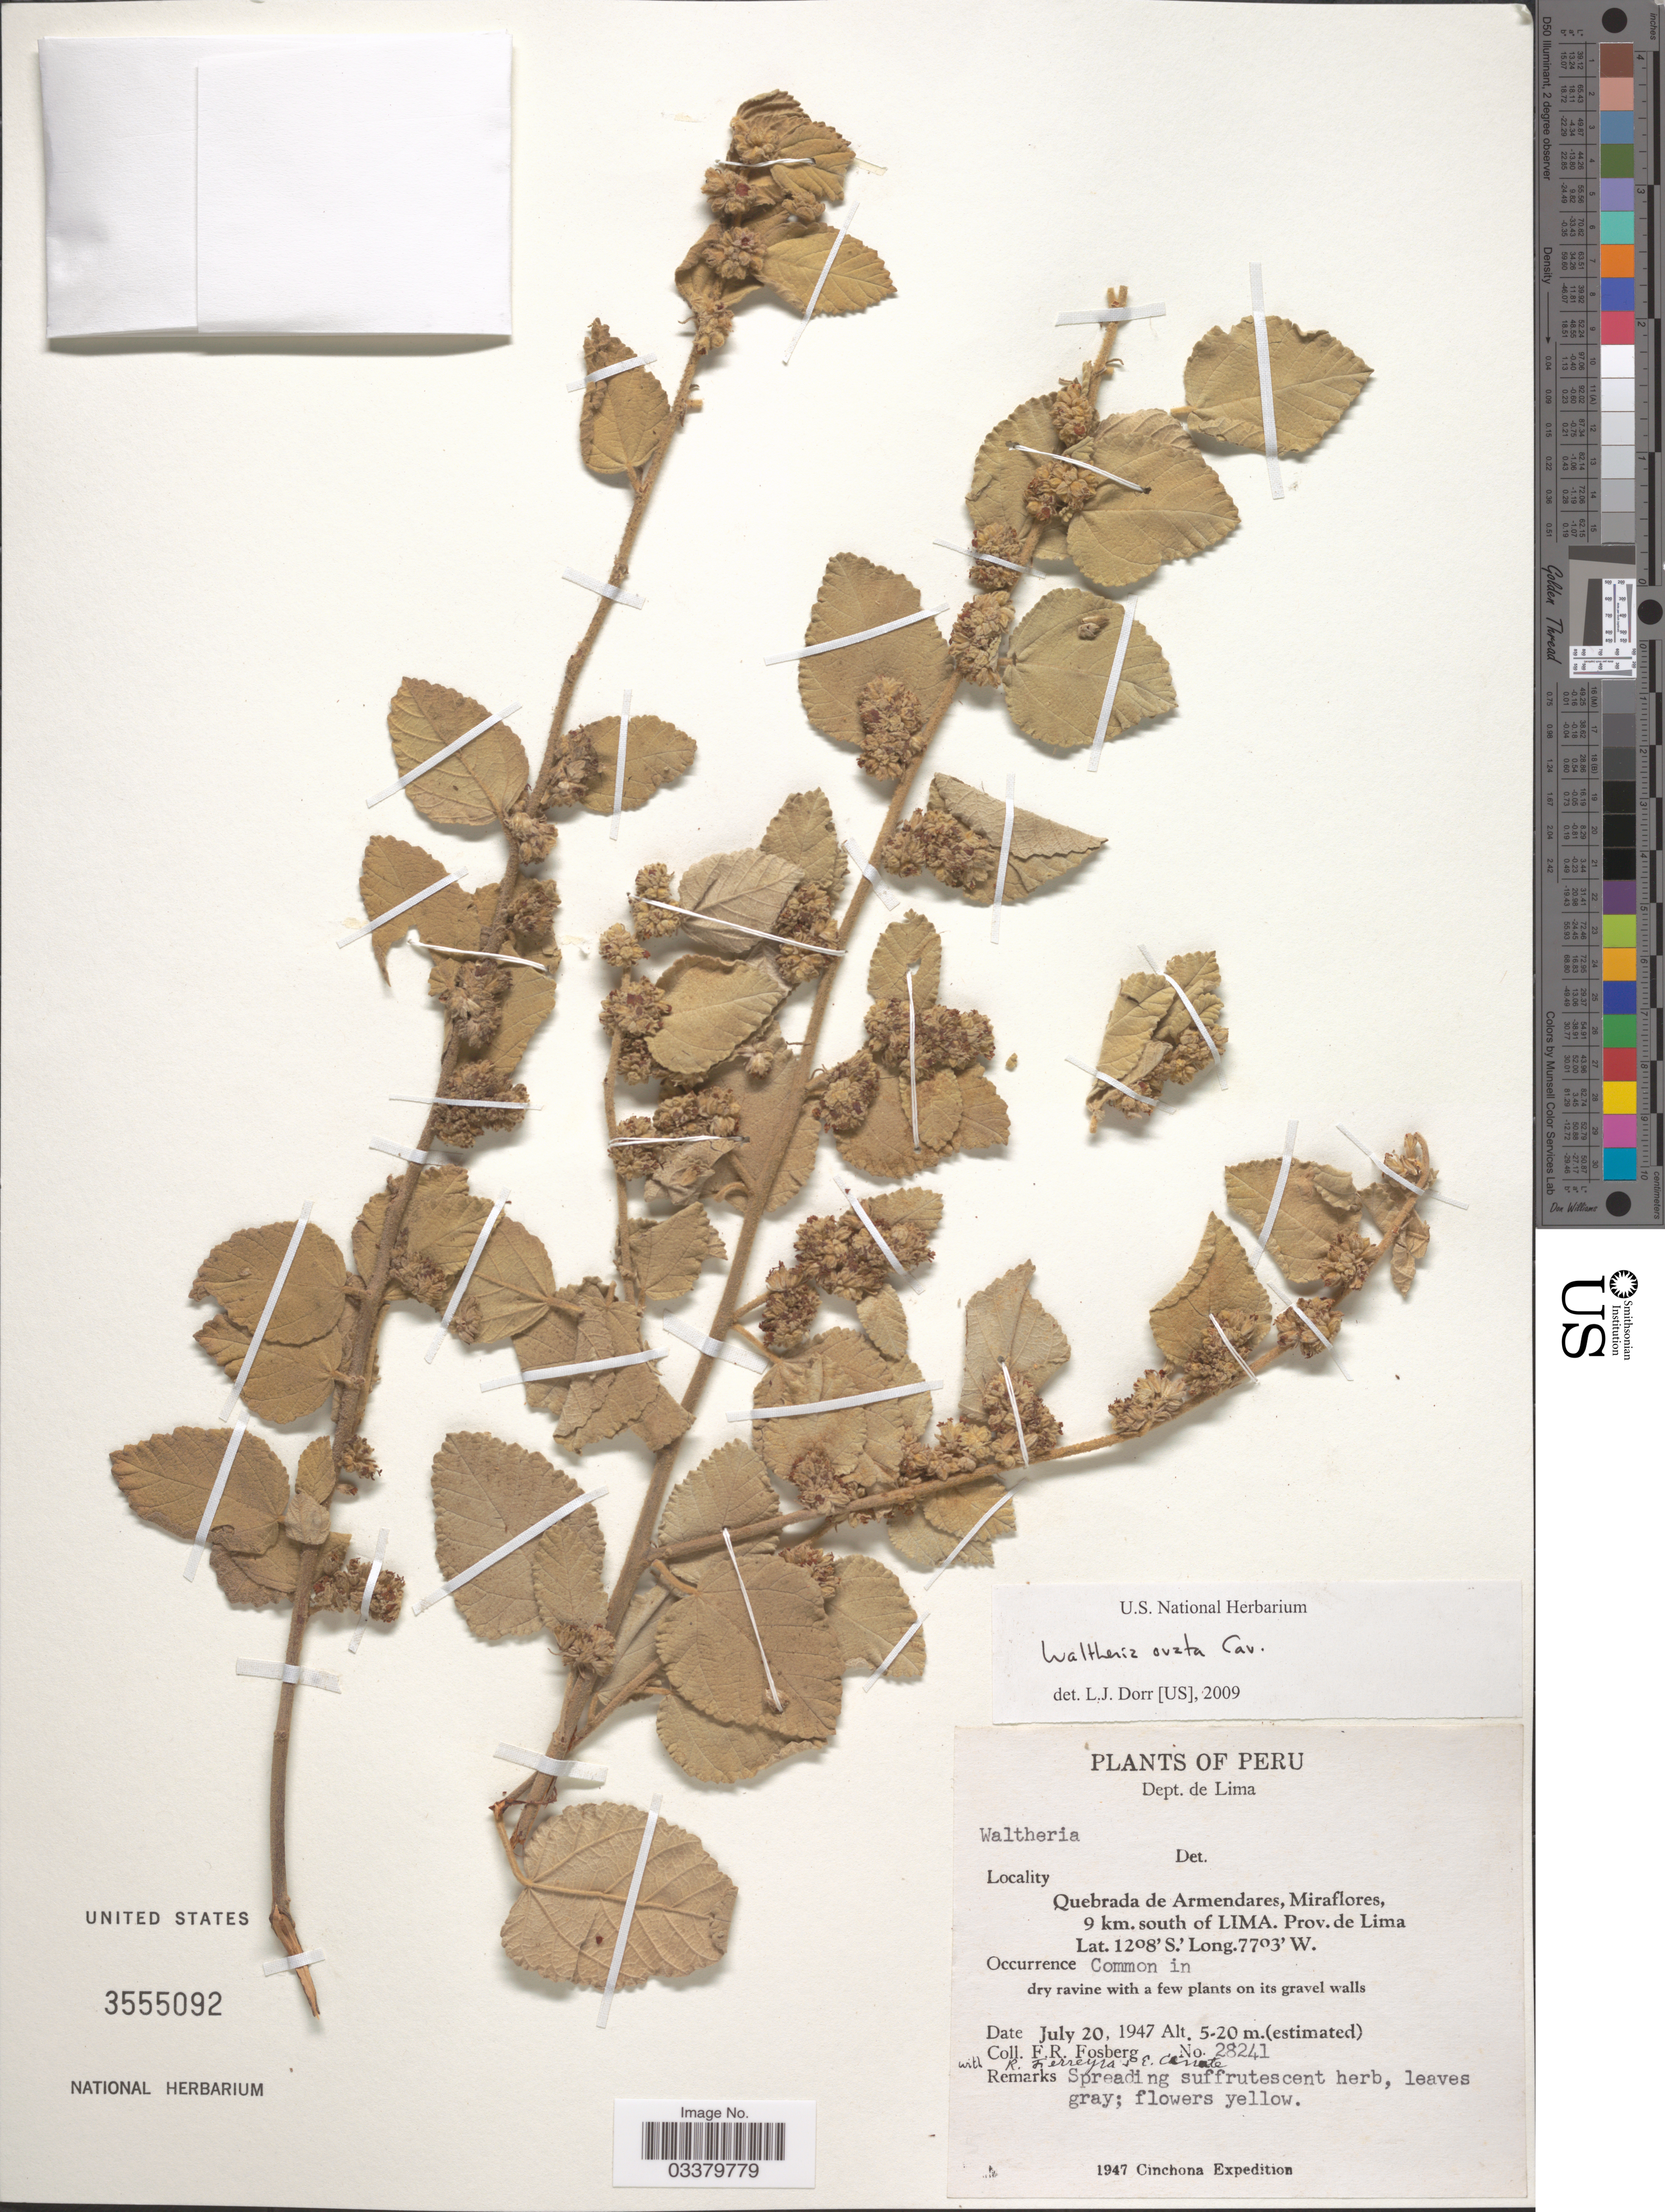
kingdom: Plantae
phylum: Tracheophyta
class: Magnoliopsida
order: Malvales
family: Malvaceae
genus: Waltheria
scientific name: Waltheria ovata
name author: Cav.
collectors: F. R. Fosberg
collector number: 28241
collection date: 1947-07-20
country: Peru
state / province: Lima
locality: Dept. de Lima. Quebrada de Armendares, Miraflores, 9 km.south of Lima, Prov. de Lima.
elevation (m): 5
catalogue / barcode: US 3555092